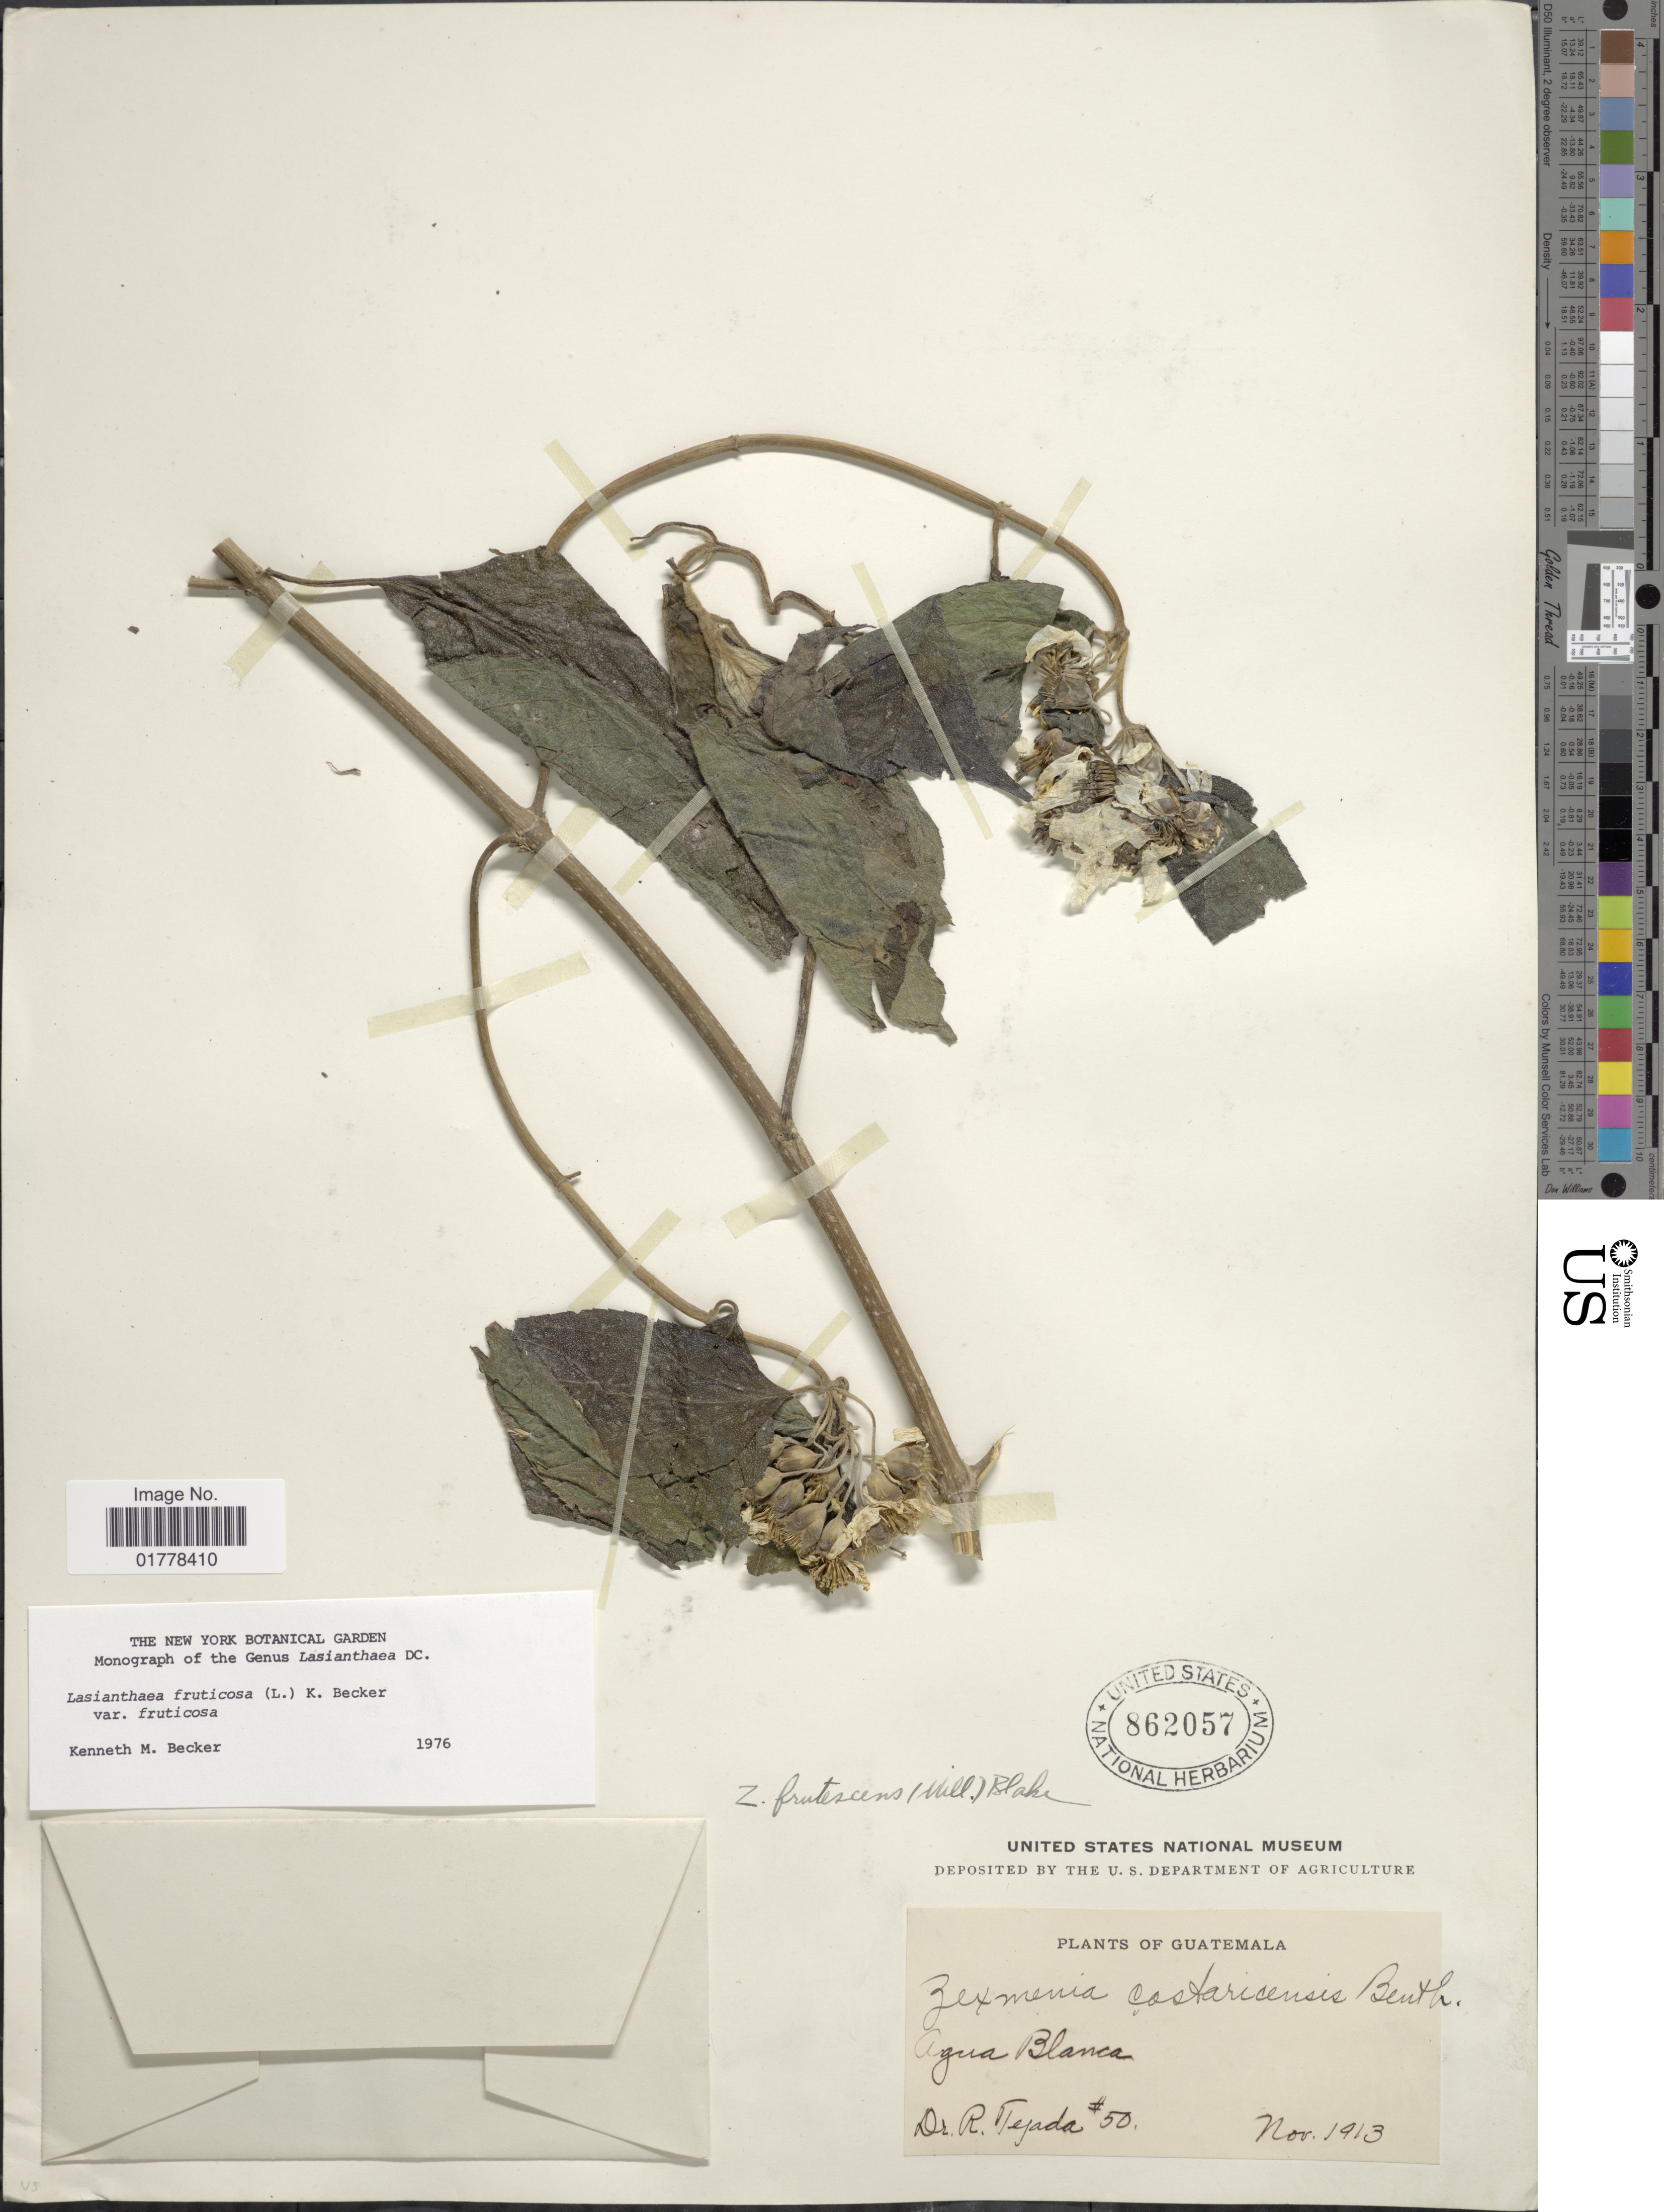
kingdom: Plantae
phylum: Tracheophyta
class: Magnoliopsida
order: Asterales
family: Asteraceae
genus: Lasianthaea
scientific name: Lasianthaea fruticosa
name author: (L.) K.M. Becker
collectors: R. Tejada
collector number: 50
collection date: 1913-11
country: Guatemala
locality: Agua Blanca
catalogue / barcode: US 862057